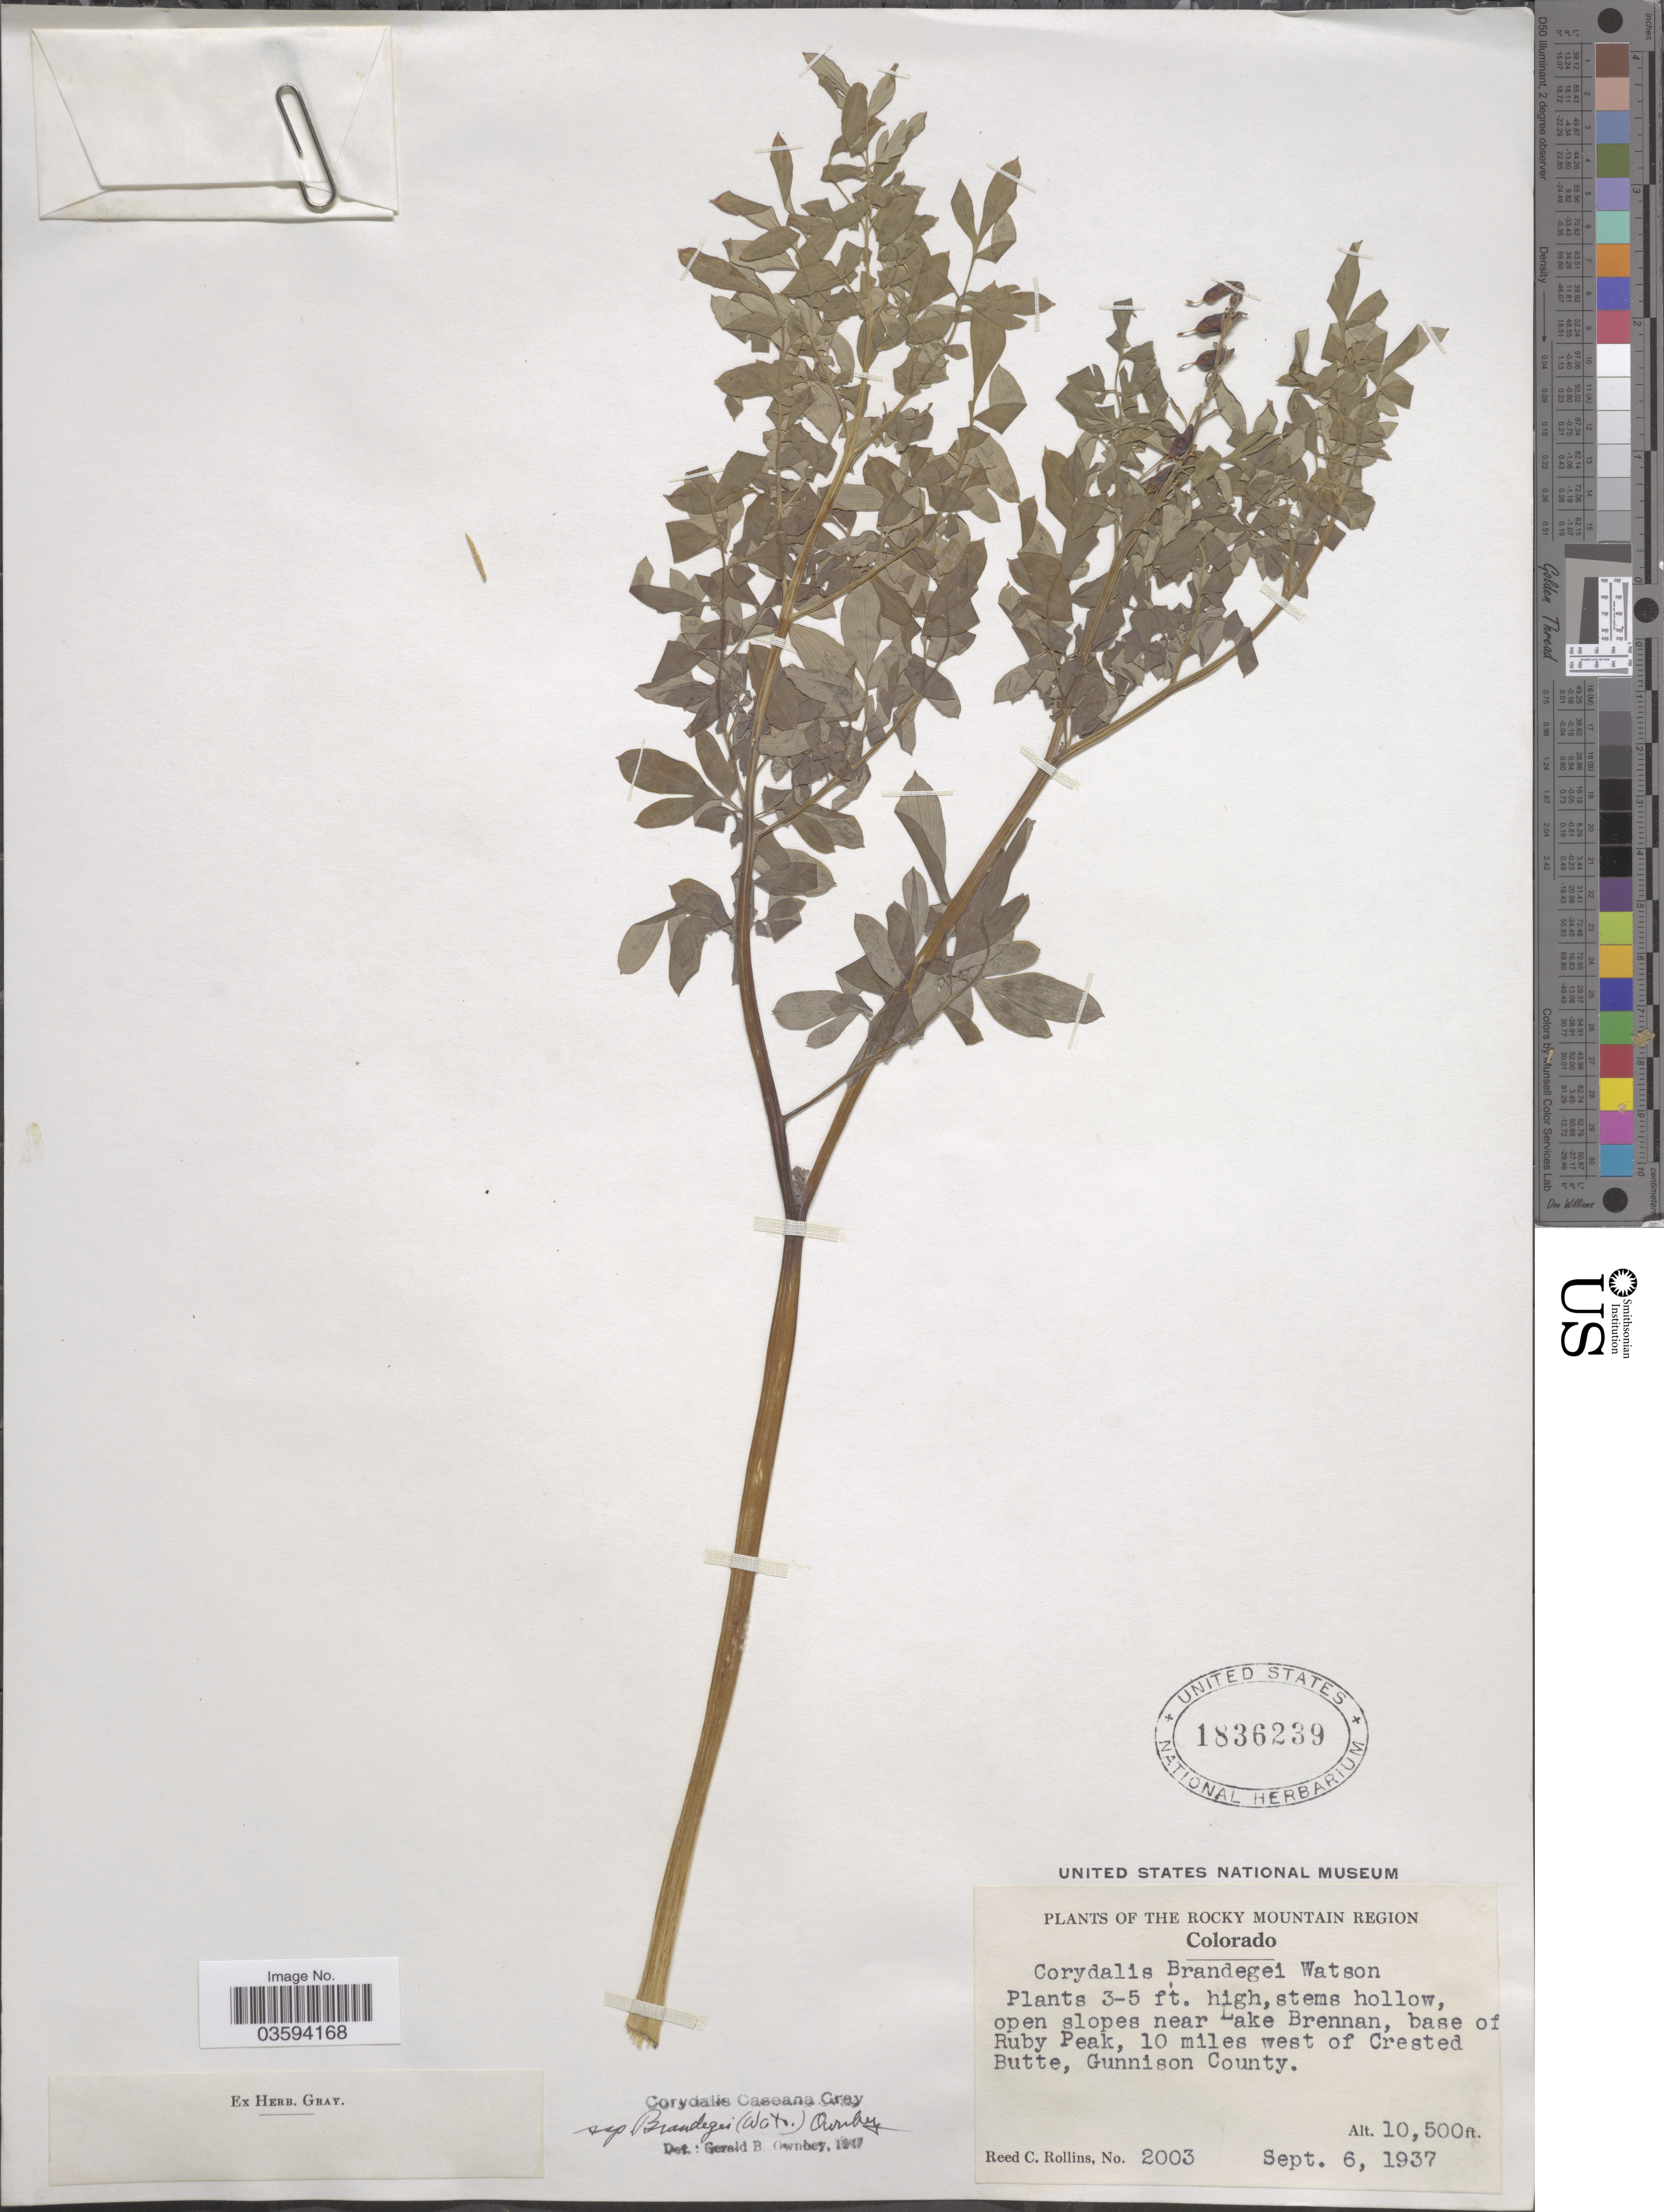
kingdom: Plantae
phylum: Tracheophyta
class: Magnoliopsida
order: Ranunculales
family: Papaveraceae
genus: Corydalis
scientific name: Corydalis caseana subsp. brandegeei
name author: (S. Watson) G.B. Ownbey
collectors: R. C. Rollins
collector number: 2003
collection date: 1937-09-06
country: United States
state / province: Colorado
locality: The Rocky Mountain Region. Open slopes near Lake Brennan, base of Ruby Peak, 10 miles west of Crested Butte, Gunnison County.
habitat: open slopes near lake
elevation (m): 3200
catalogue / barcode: US 1836239